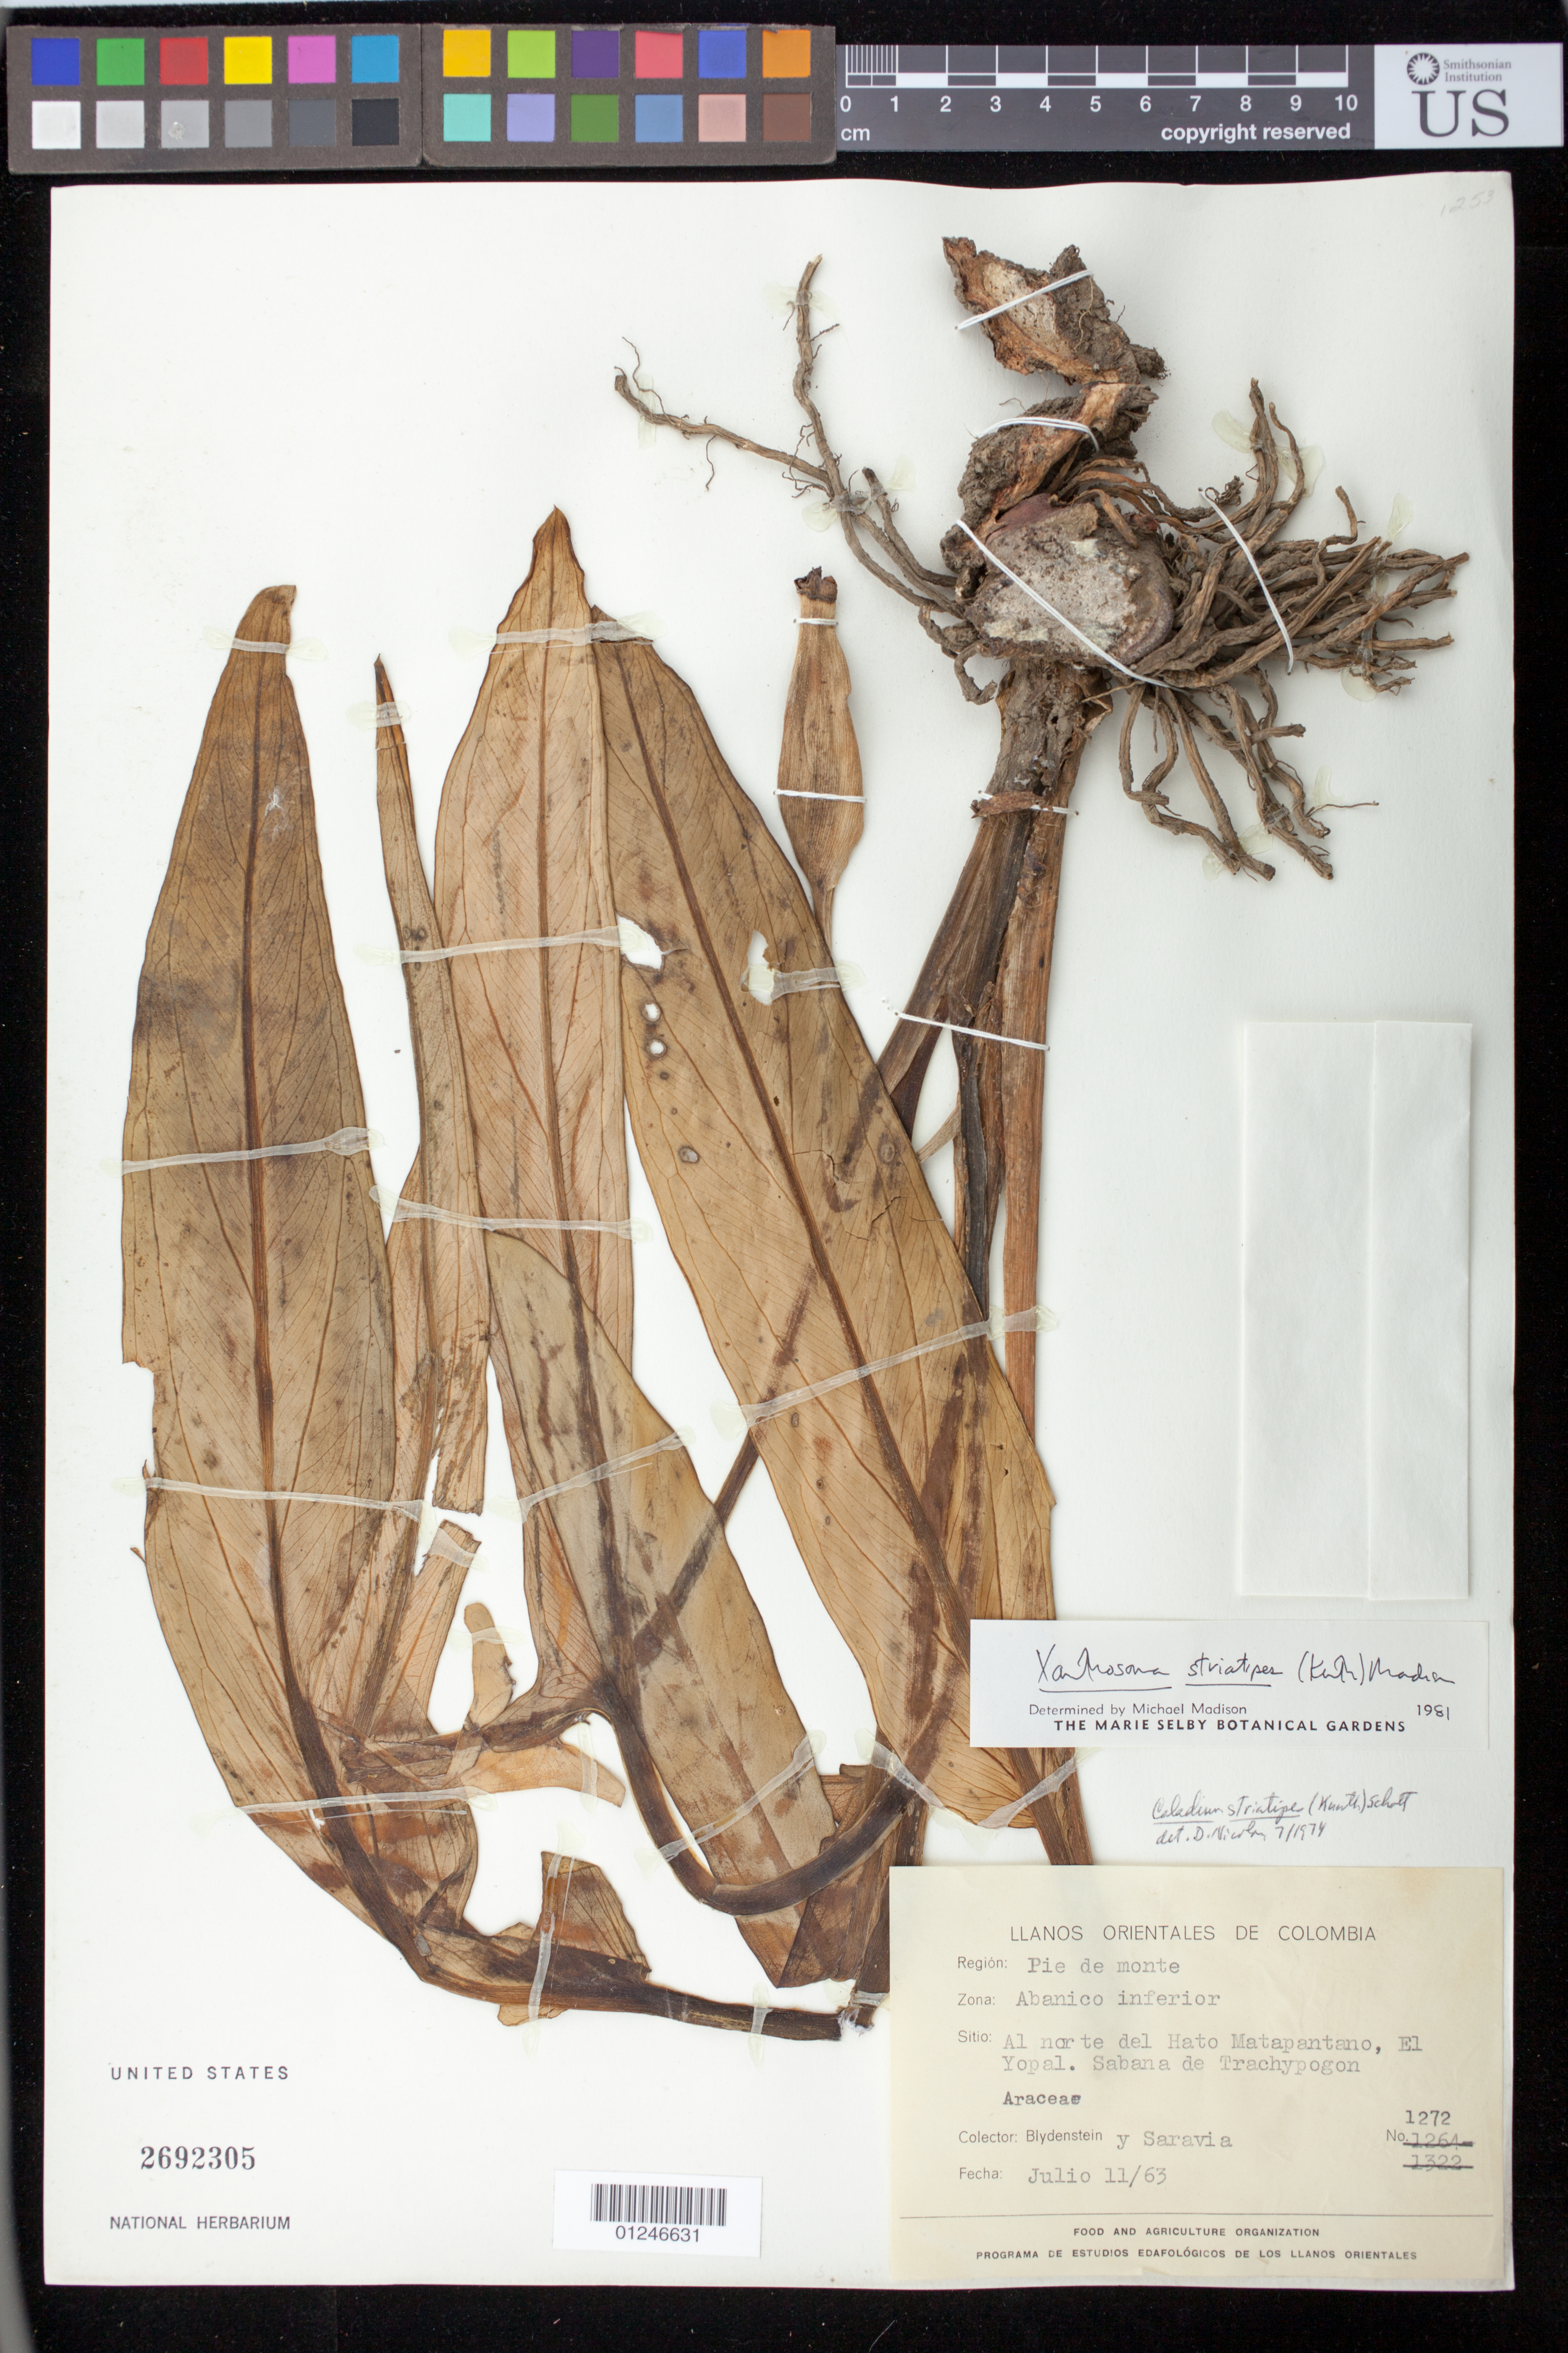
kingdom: Plantae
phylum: Tracheophyta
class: Liliopsida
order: Alismatales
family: Araceae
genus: Xanthosoma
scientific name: Xanthosoma striatipes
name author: (Kunth & C.D. Bouché) Madison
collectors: J. Blydenstein & C. Saravia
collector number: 1272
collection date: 1963-07-11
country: Colombia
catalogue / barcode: US 2692305